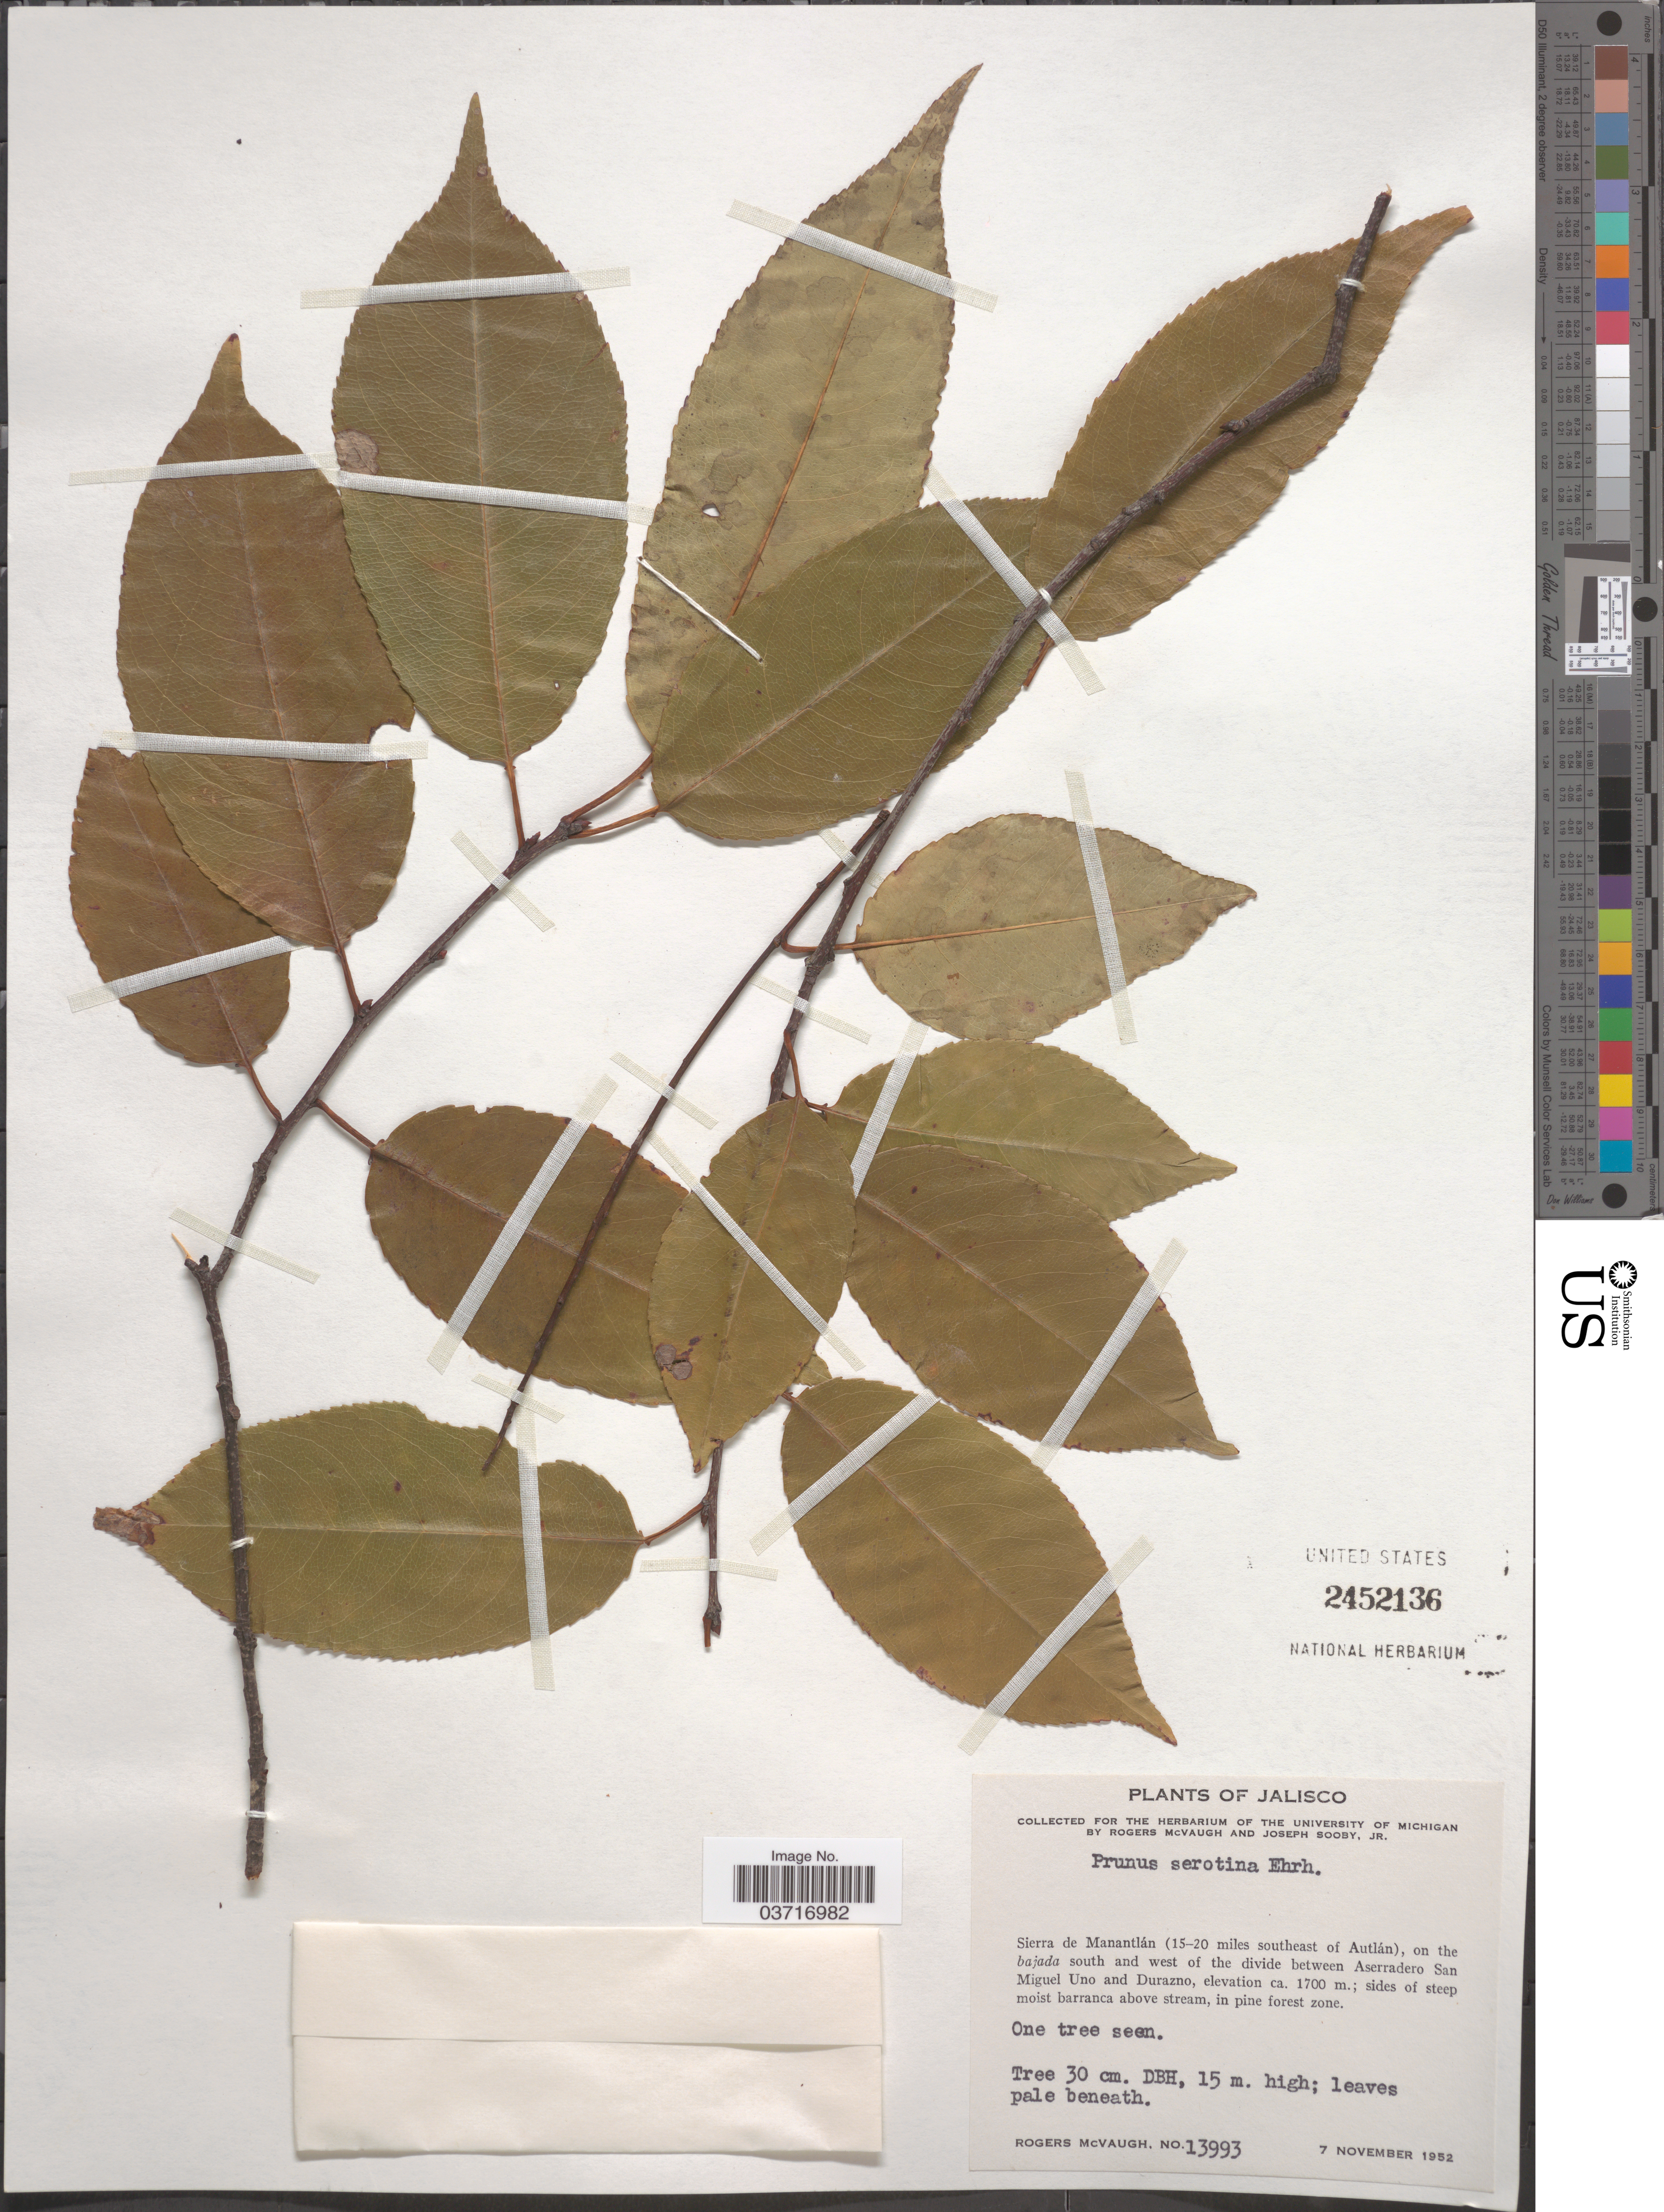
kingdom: Plantae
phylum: Tracheophyta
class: Magnoliopsida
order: Rosales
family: Rosaceae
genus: Prunus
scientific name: Prunus serotina subsp. serotina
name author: Ehrh.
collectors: R. McVaugh & J. Sooby Jr.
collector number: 13993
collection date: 1952-11-07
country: Mexico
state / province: Jalisco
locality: Sierra de Manantlán (15-20 miles southeast of Autlán), on the bajada south and west of the divide between Aserradero San Miguel Uno and Durazno.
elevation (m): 1700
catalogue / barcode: US 2452136